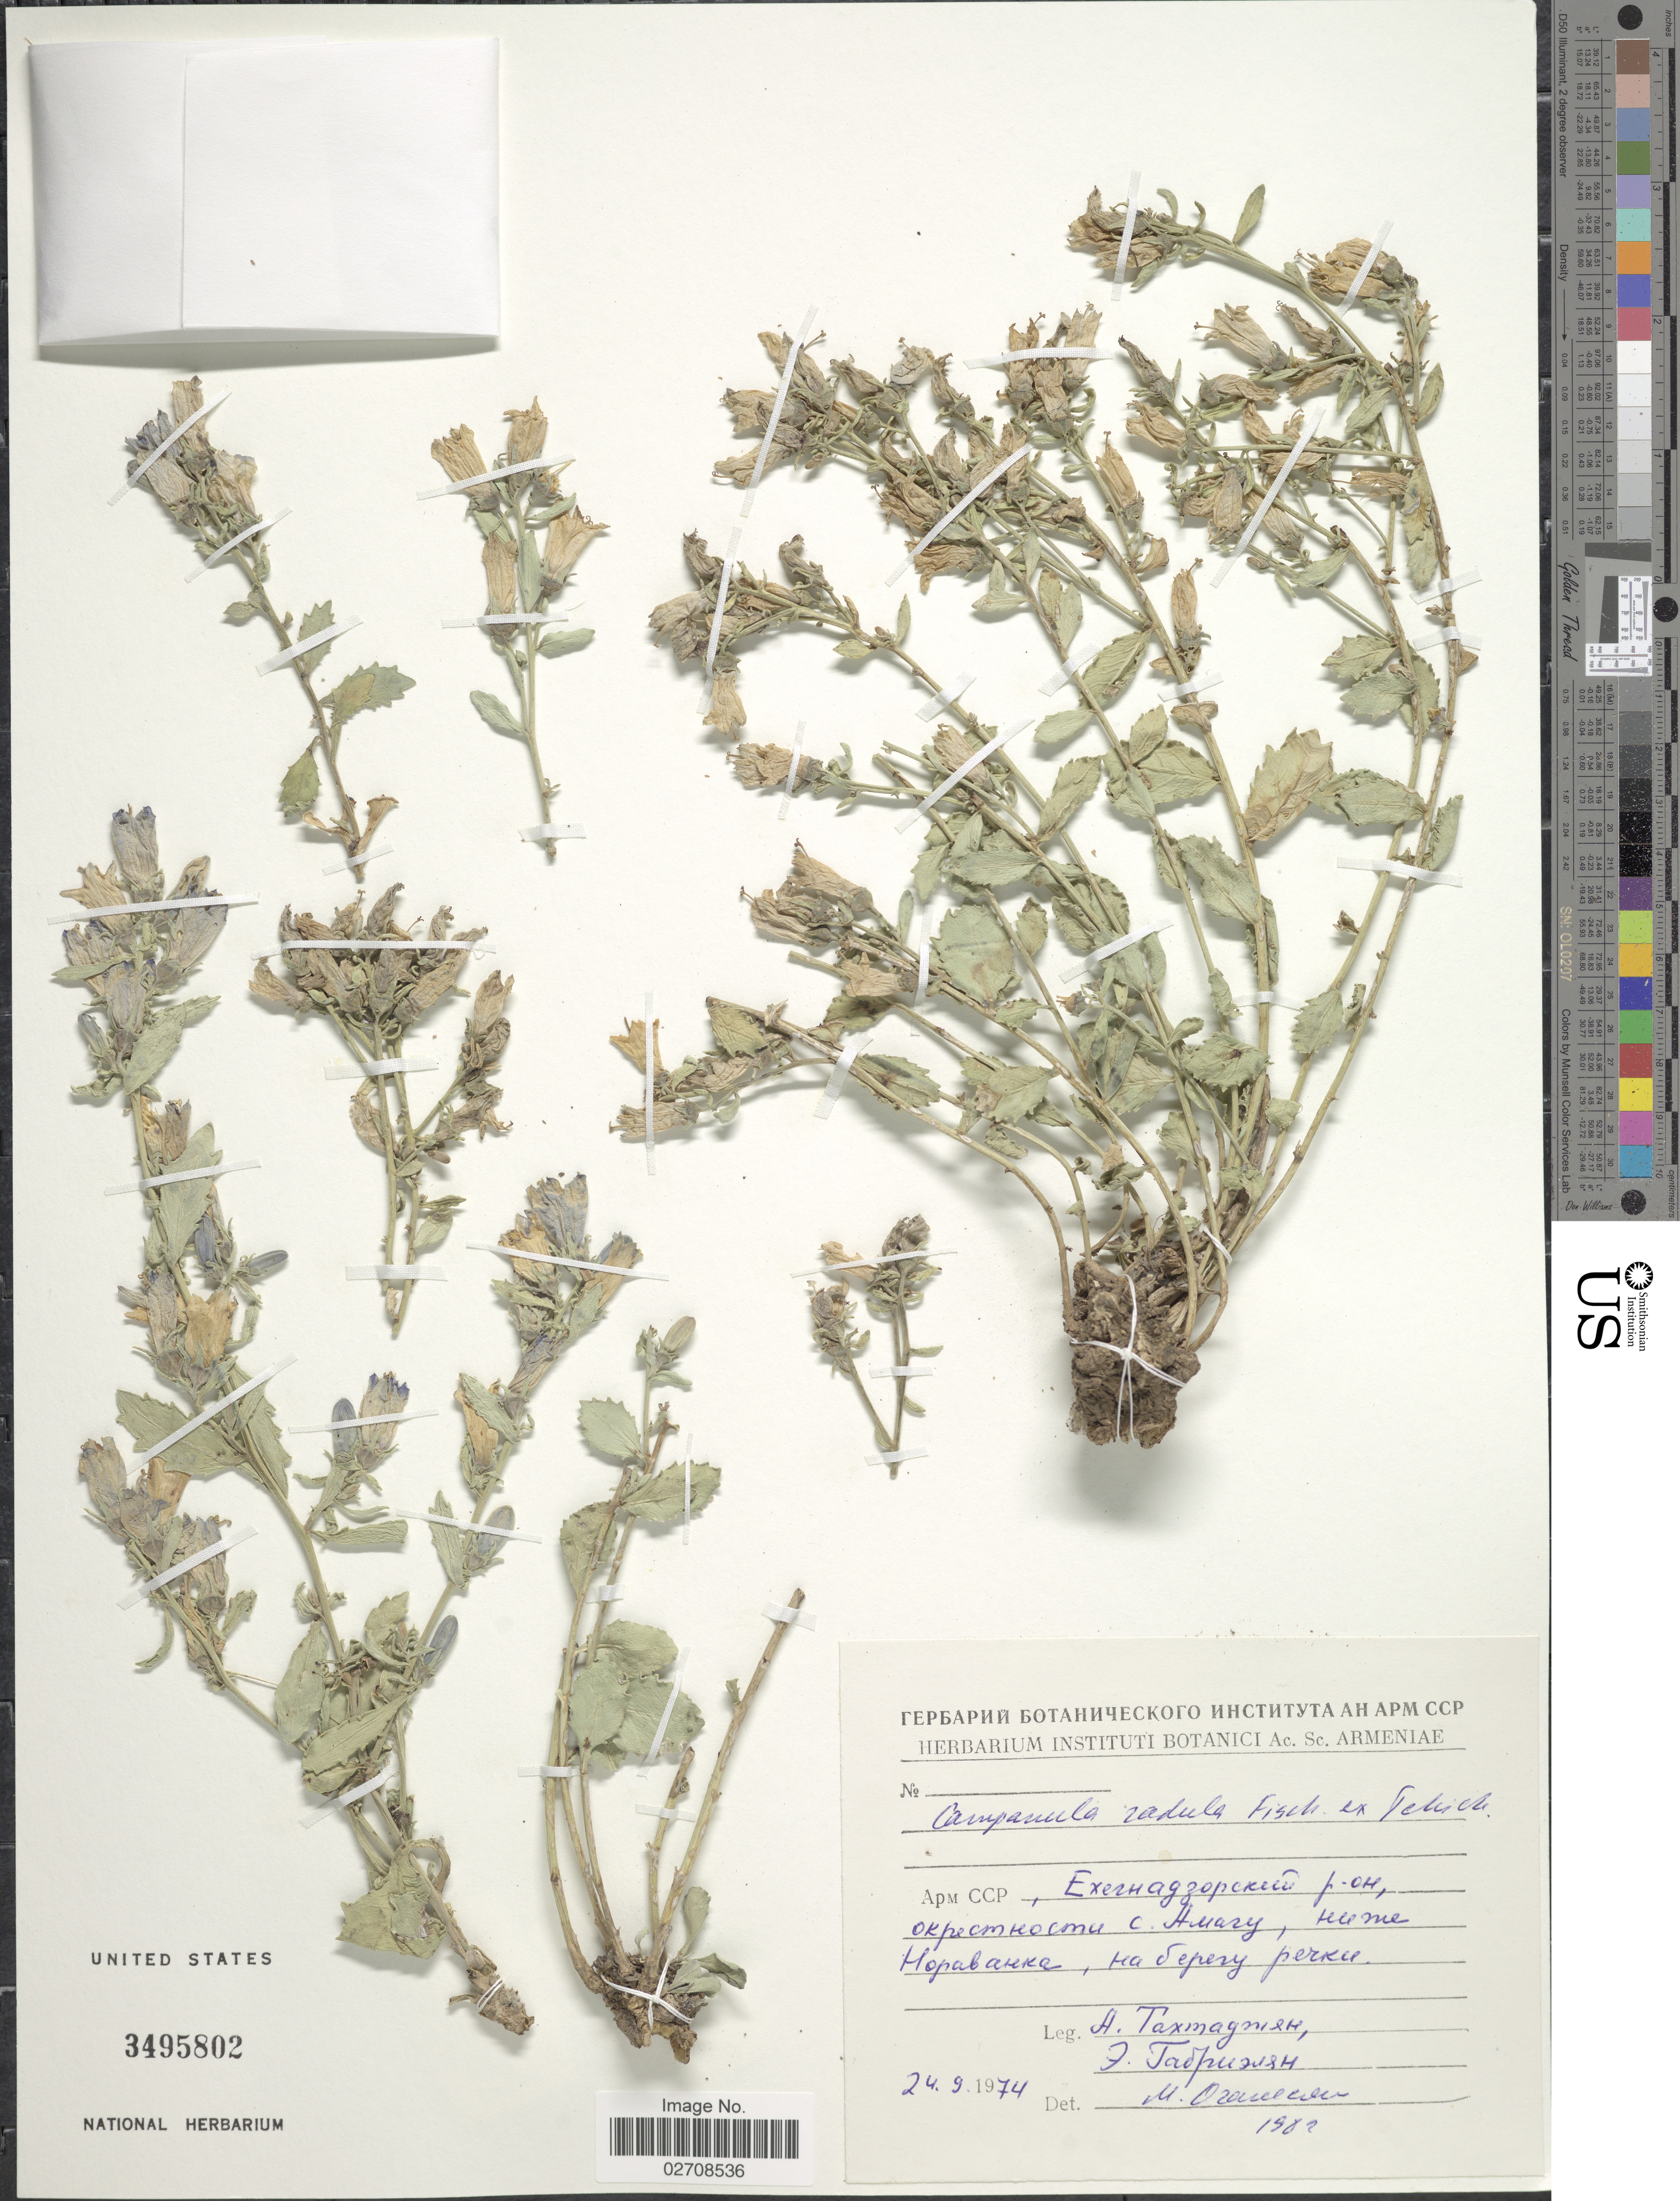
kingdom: Plantae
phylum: Tracheophyta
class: Magnoliopsida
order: Asterales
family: Campanulaceae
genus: Campanula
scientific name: Campanula radula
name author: Fisch. ex Fenzl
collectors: Collector illegible & X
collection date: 1974-09-24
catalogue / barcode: US 3495802